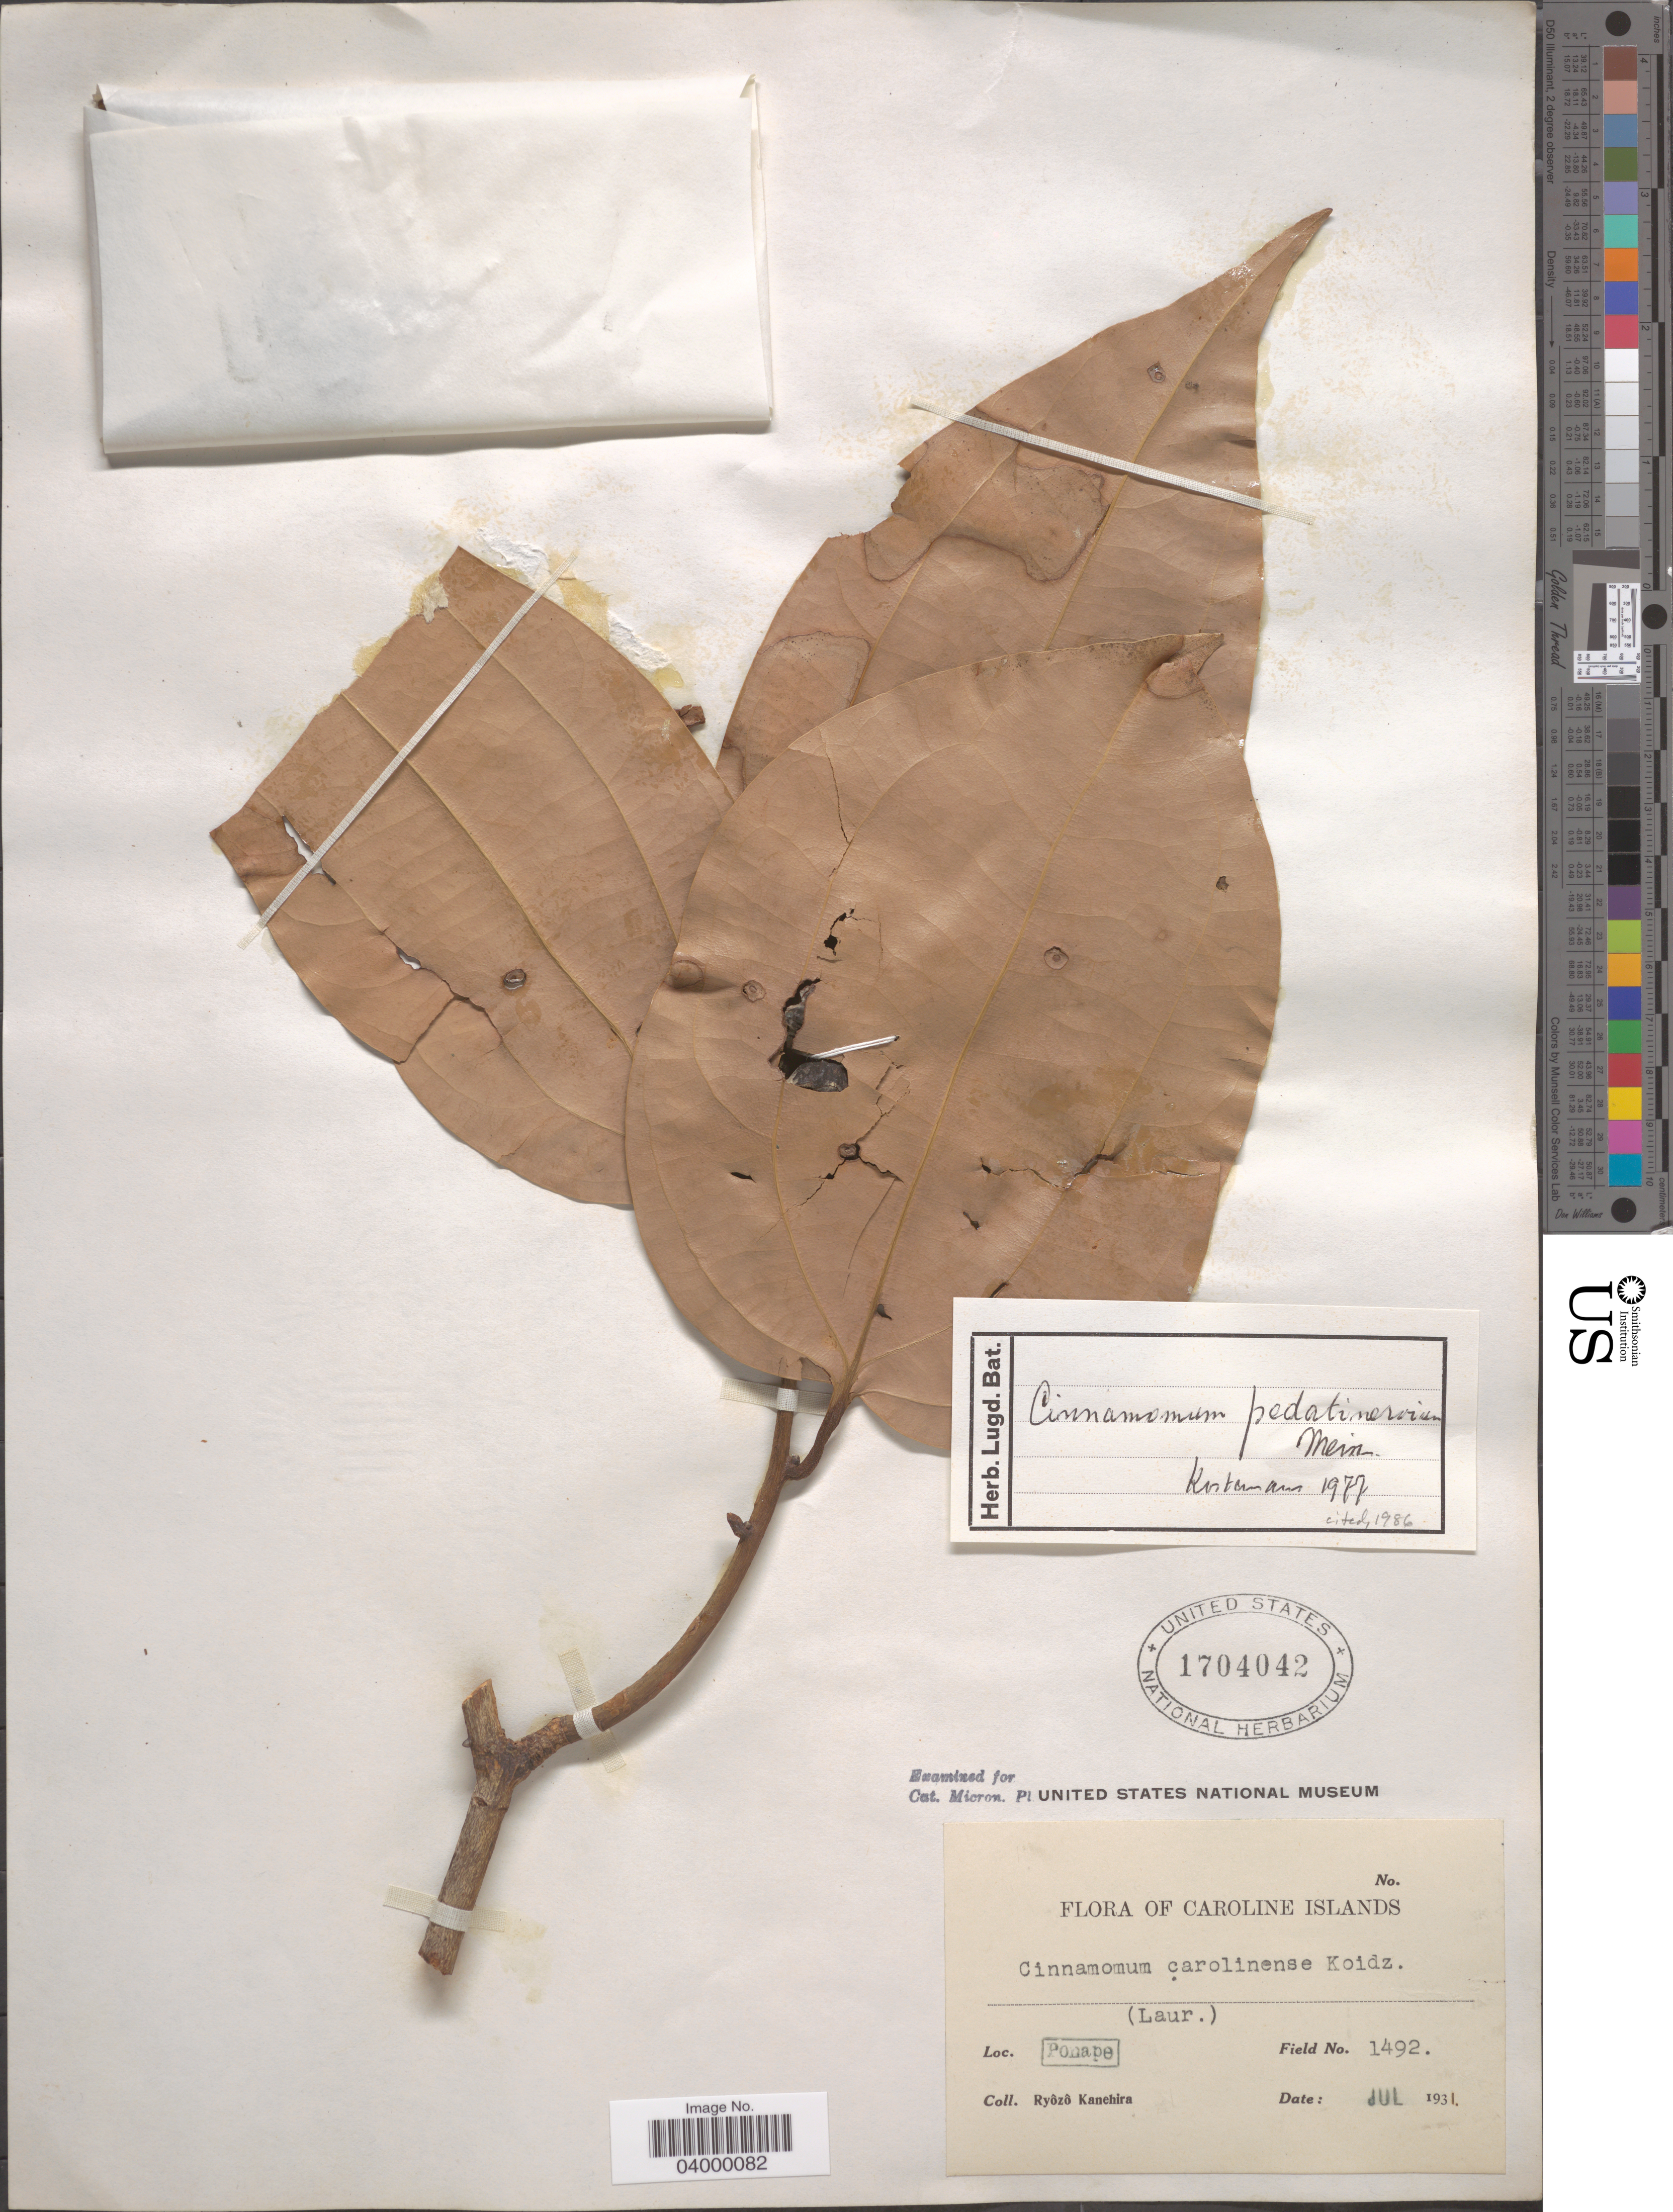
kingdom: Plantae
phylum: Tracheophyta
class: Magnoliopsida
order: Laurales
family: Lauraceae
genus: Cinnamomum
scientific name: Cinnamomum pedatinervium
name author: Meisn.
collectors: R. Kanehira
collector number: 1492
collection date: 1931-07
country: Micronesia, Federated States of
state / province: Pohnpei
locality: Caroline Islands. Ponape.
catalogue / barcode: US 1704042